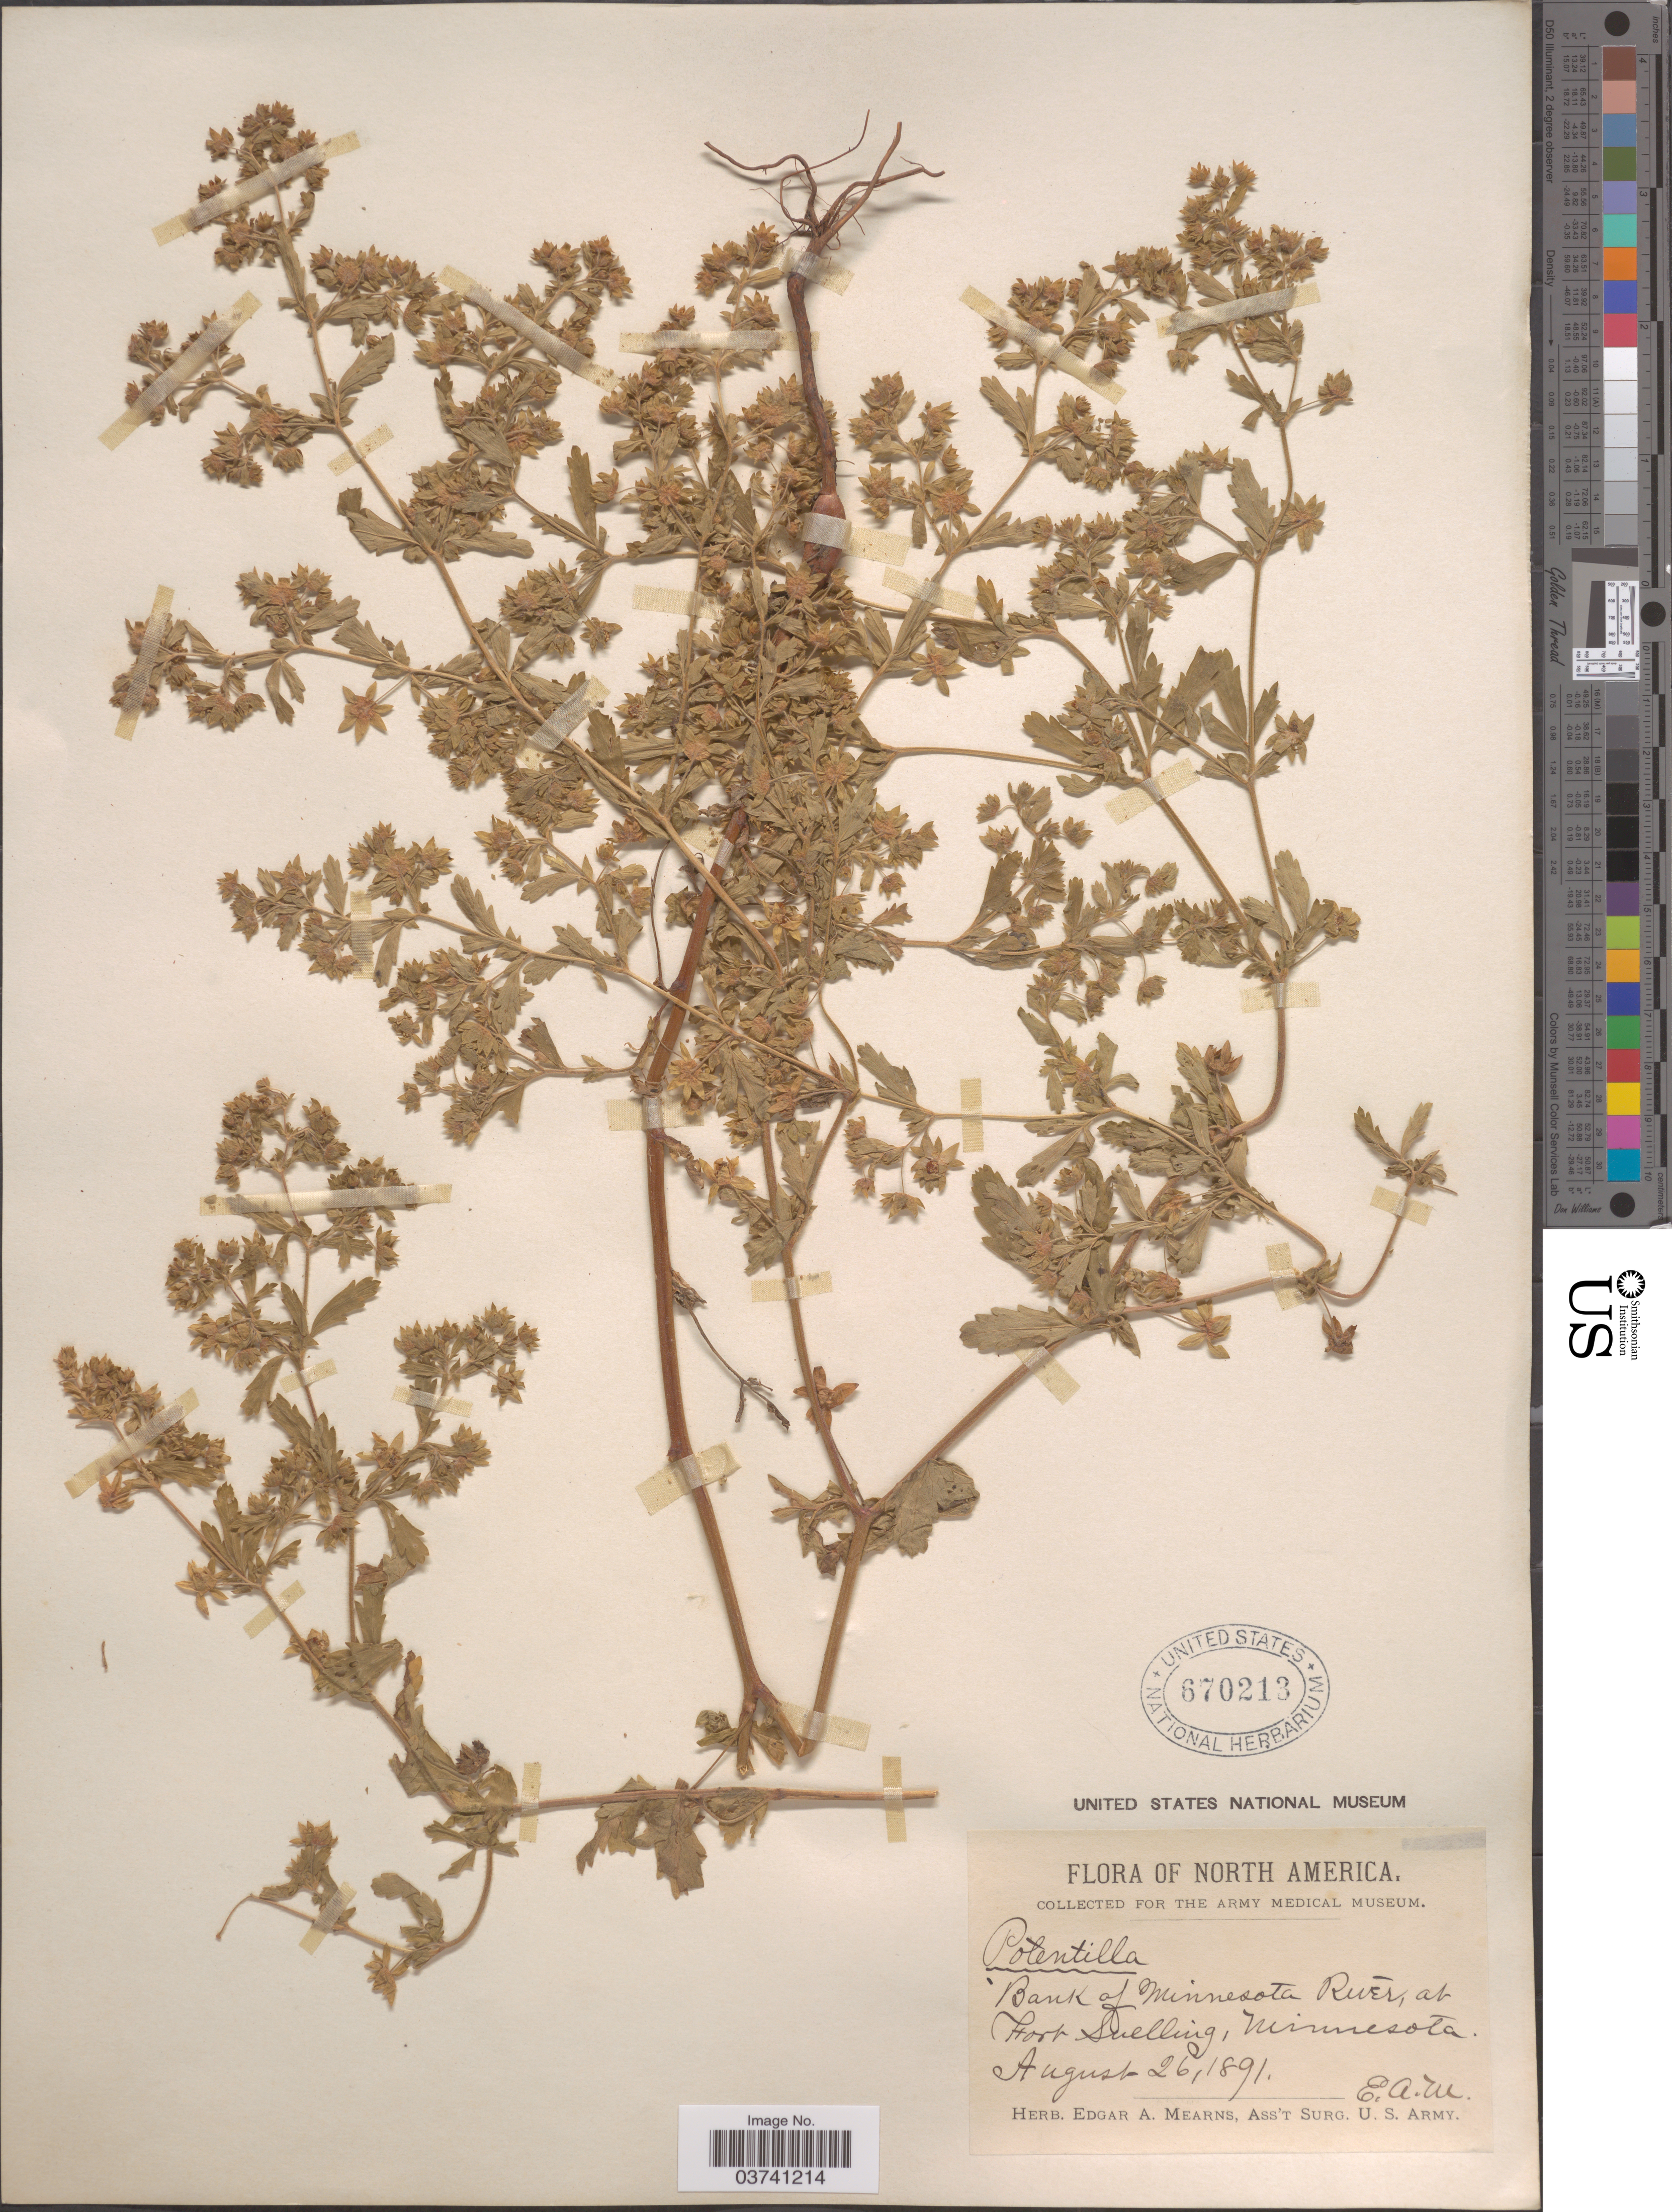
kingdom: Plantae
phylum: Tracheophyta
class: Magnoliopsida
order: Rosales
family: Rosaceae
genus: Potentilla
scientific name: Potentilla rivalis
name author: Nutt.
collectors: ex herb. Edgar A. Mearns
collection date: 1891-08-26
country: United States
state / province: Minnesota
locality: Bank of Minnesota River, at Fort Snelling.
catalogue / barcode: US 670213